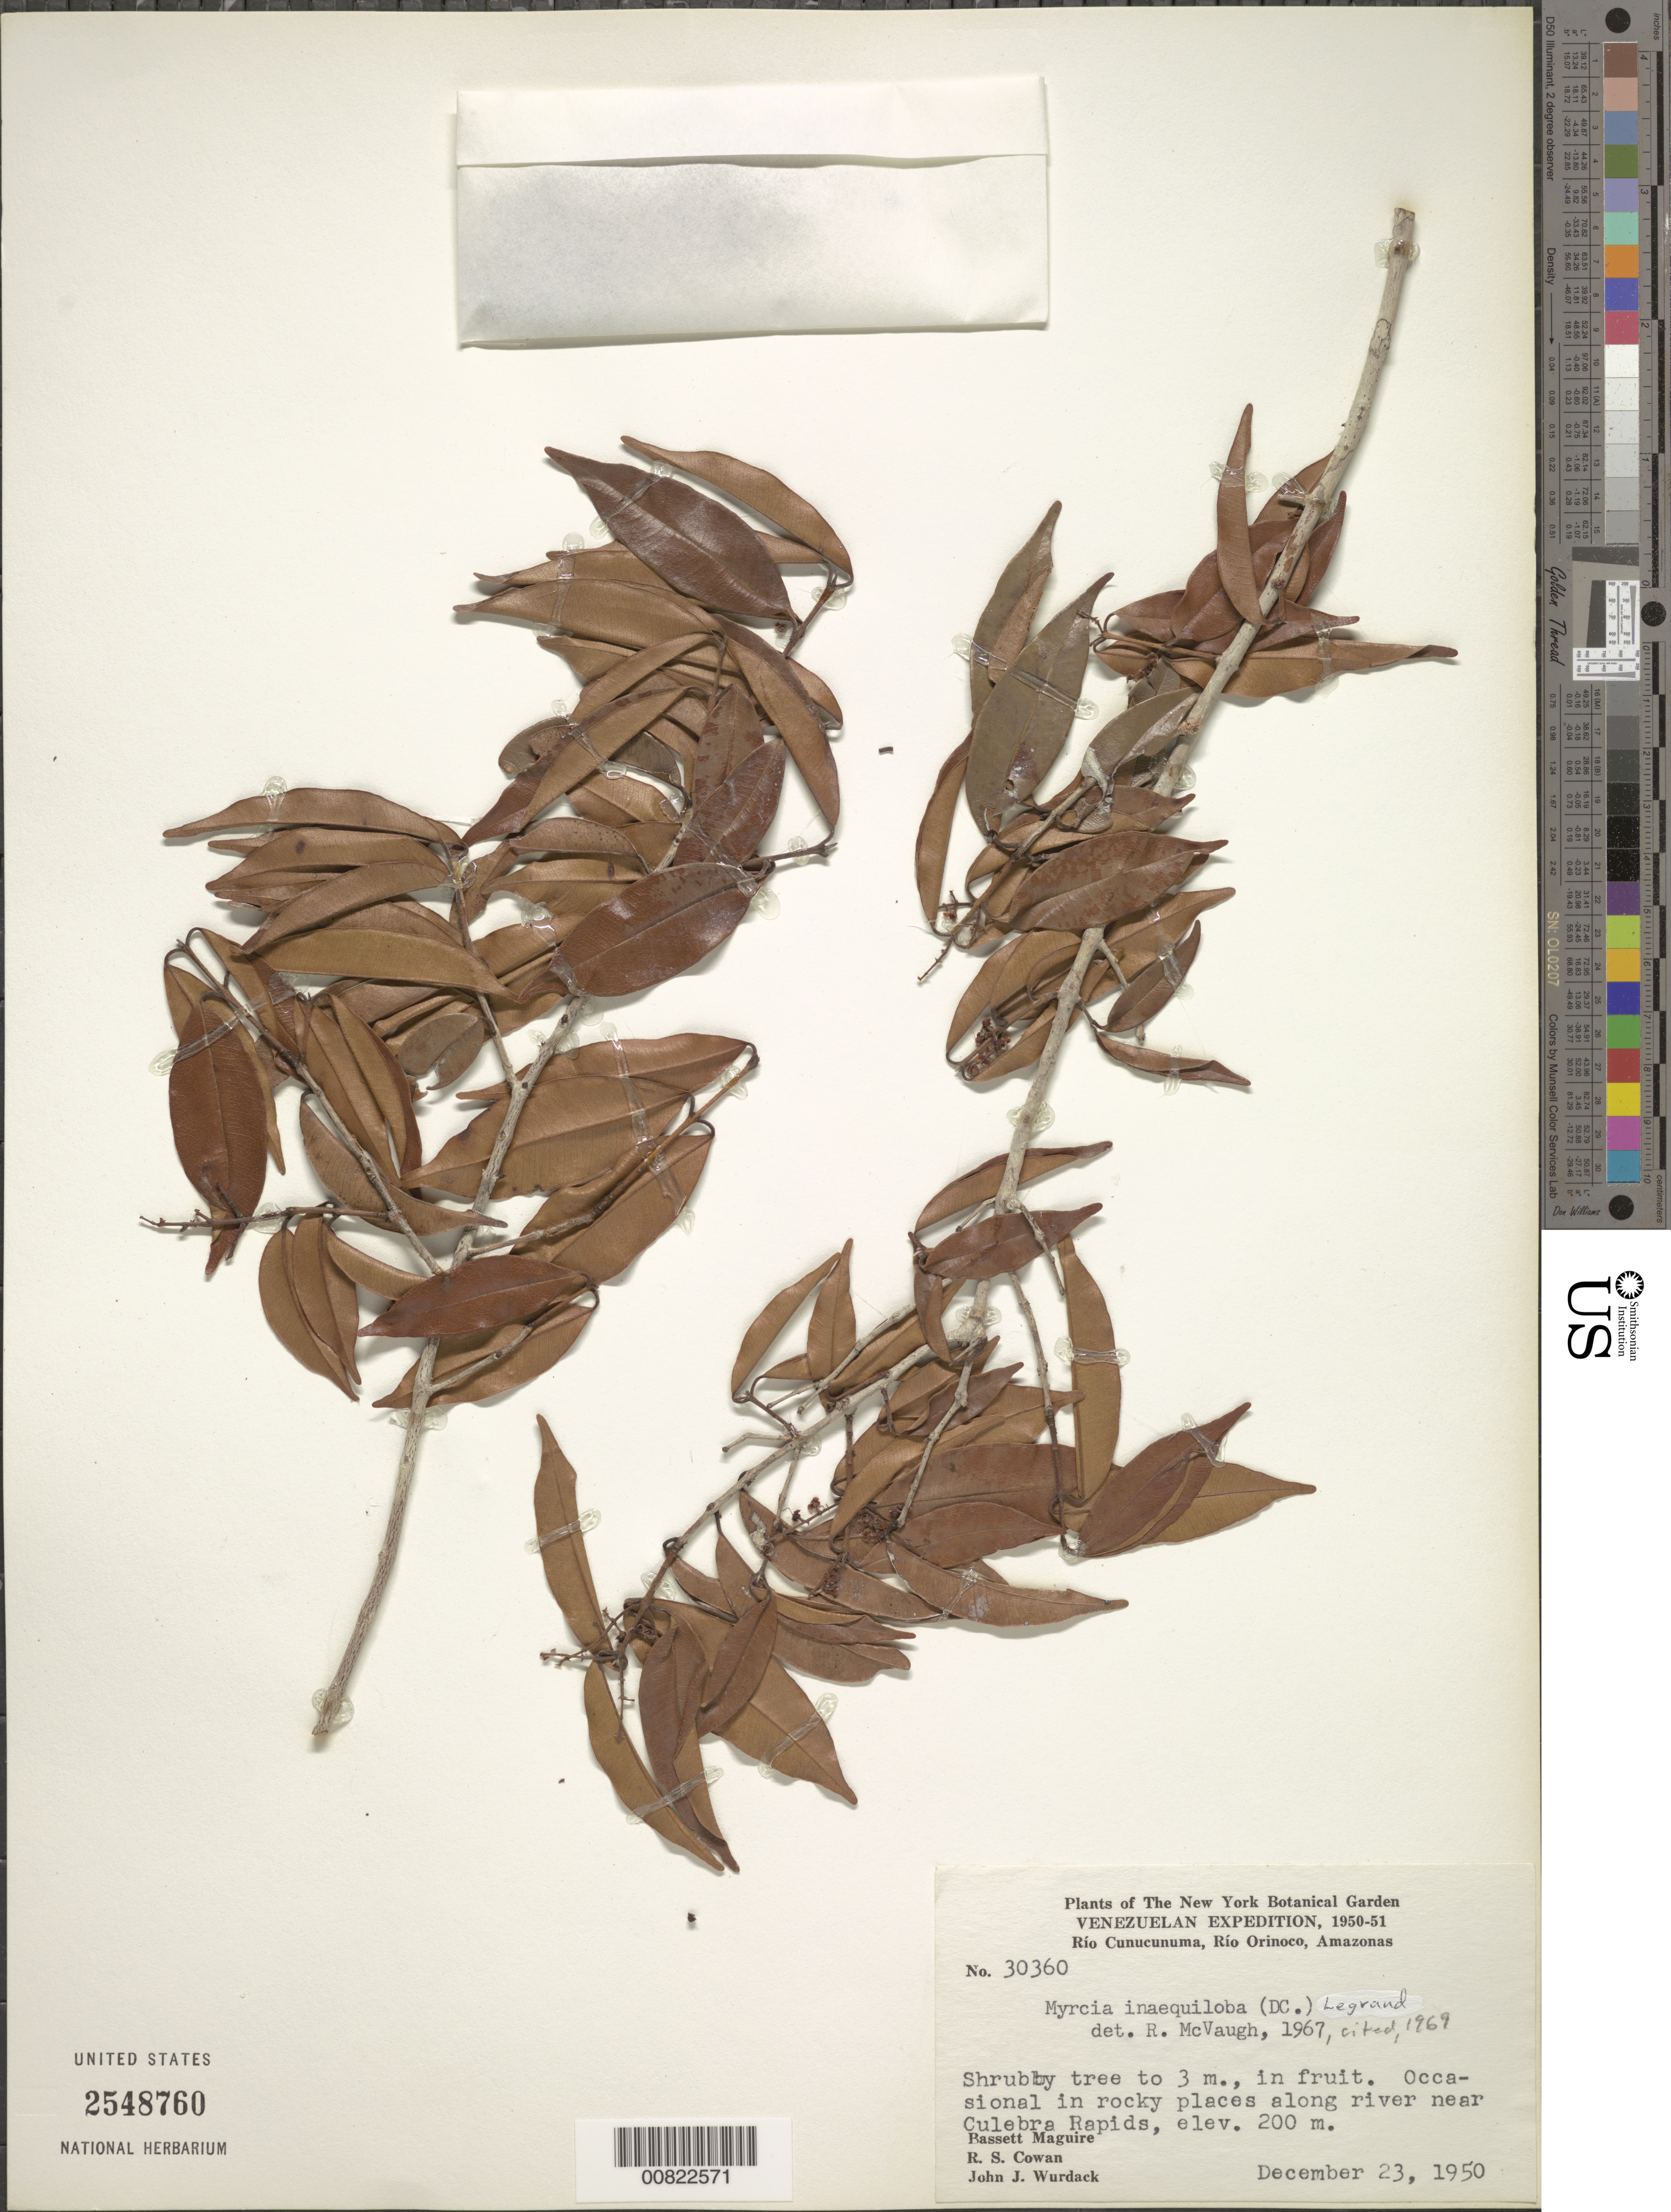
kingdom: Plantae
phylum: Tracheophyta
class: Magnoliopsida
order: Myrtales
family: Myrtaceae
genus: Myrcia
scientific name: Myrcia inaequiloba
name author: (DC.) D. Legrand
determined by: McVaugh, R.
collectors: B. Maguire, R. S. Cowan & J. J. Wurdack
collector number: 30360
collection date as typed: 23-Dec-50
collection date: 1950-12-23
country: Venezuela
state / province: Amazonas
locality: Río Cunucunuma, Culebra Rapids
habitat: Along river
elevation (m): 200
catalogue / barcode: US 2548760